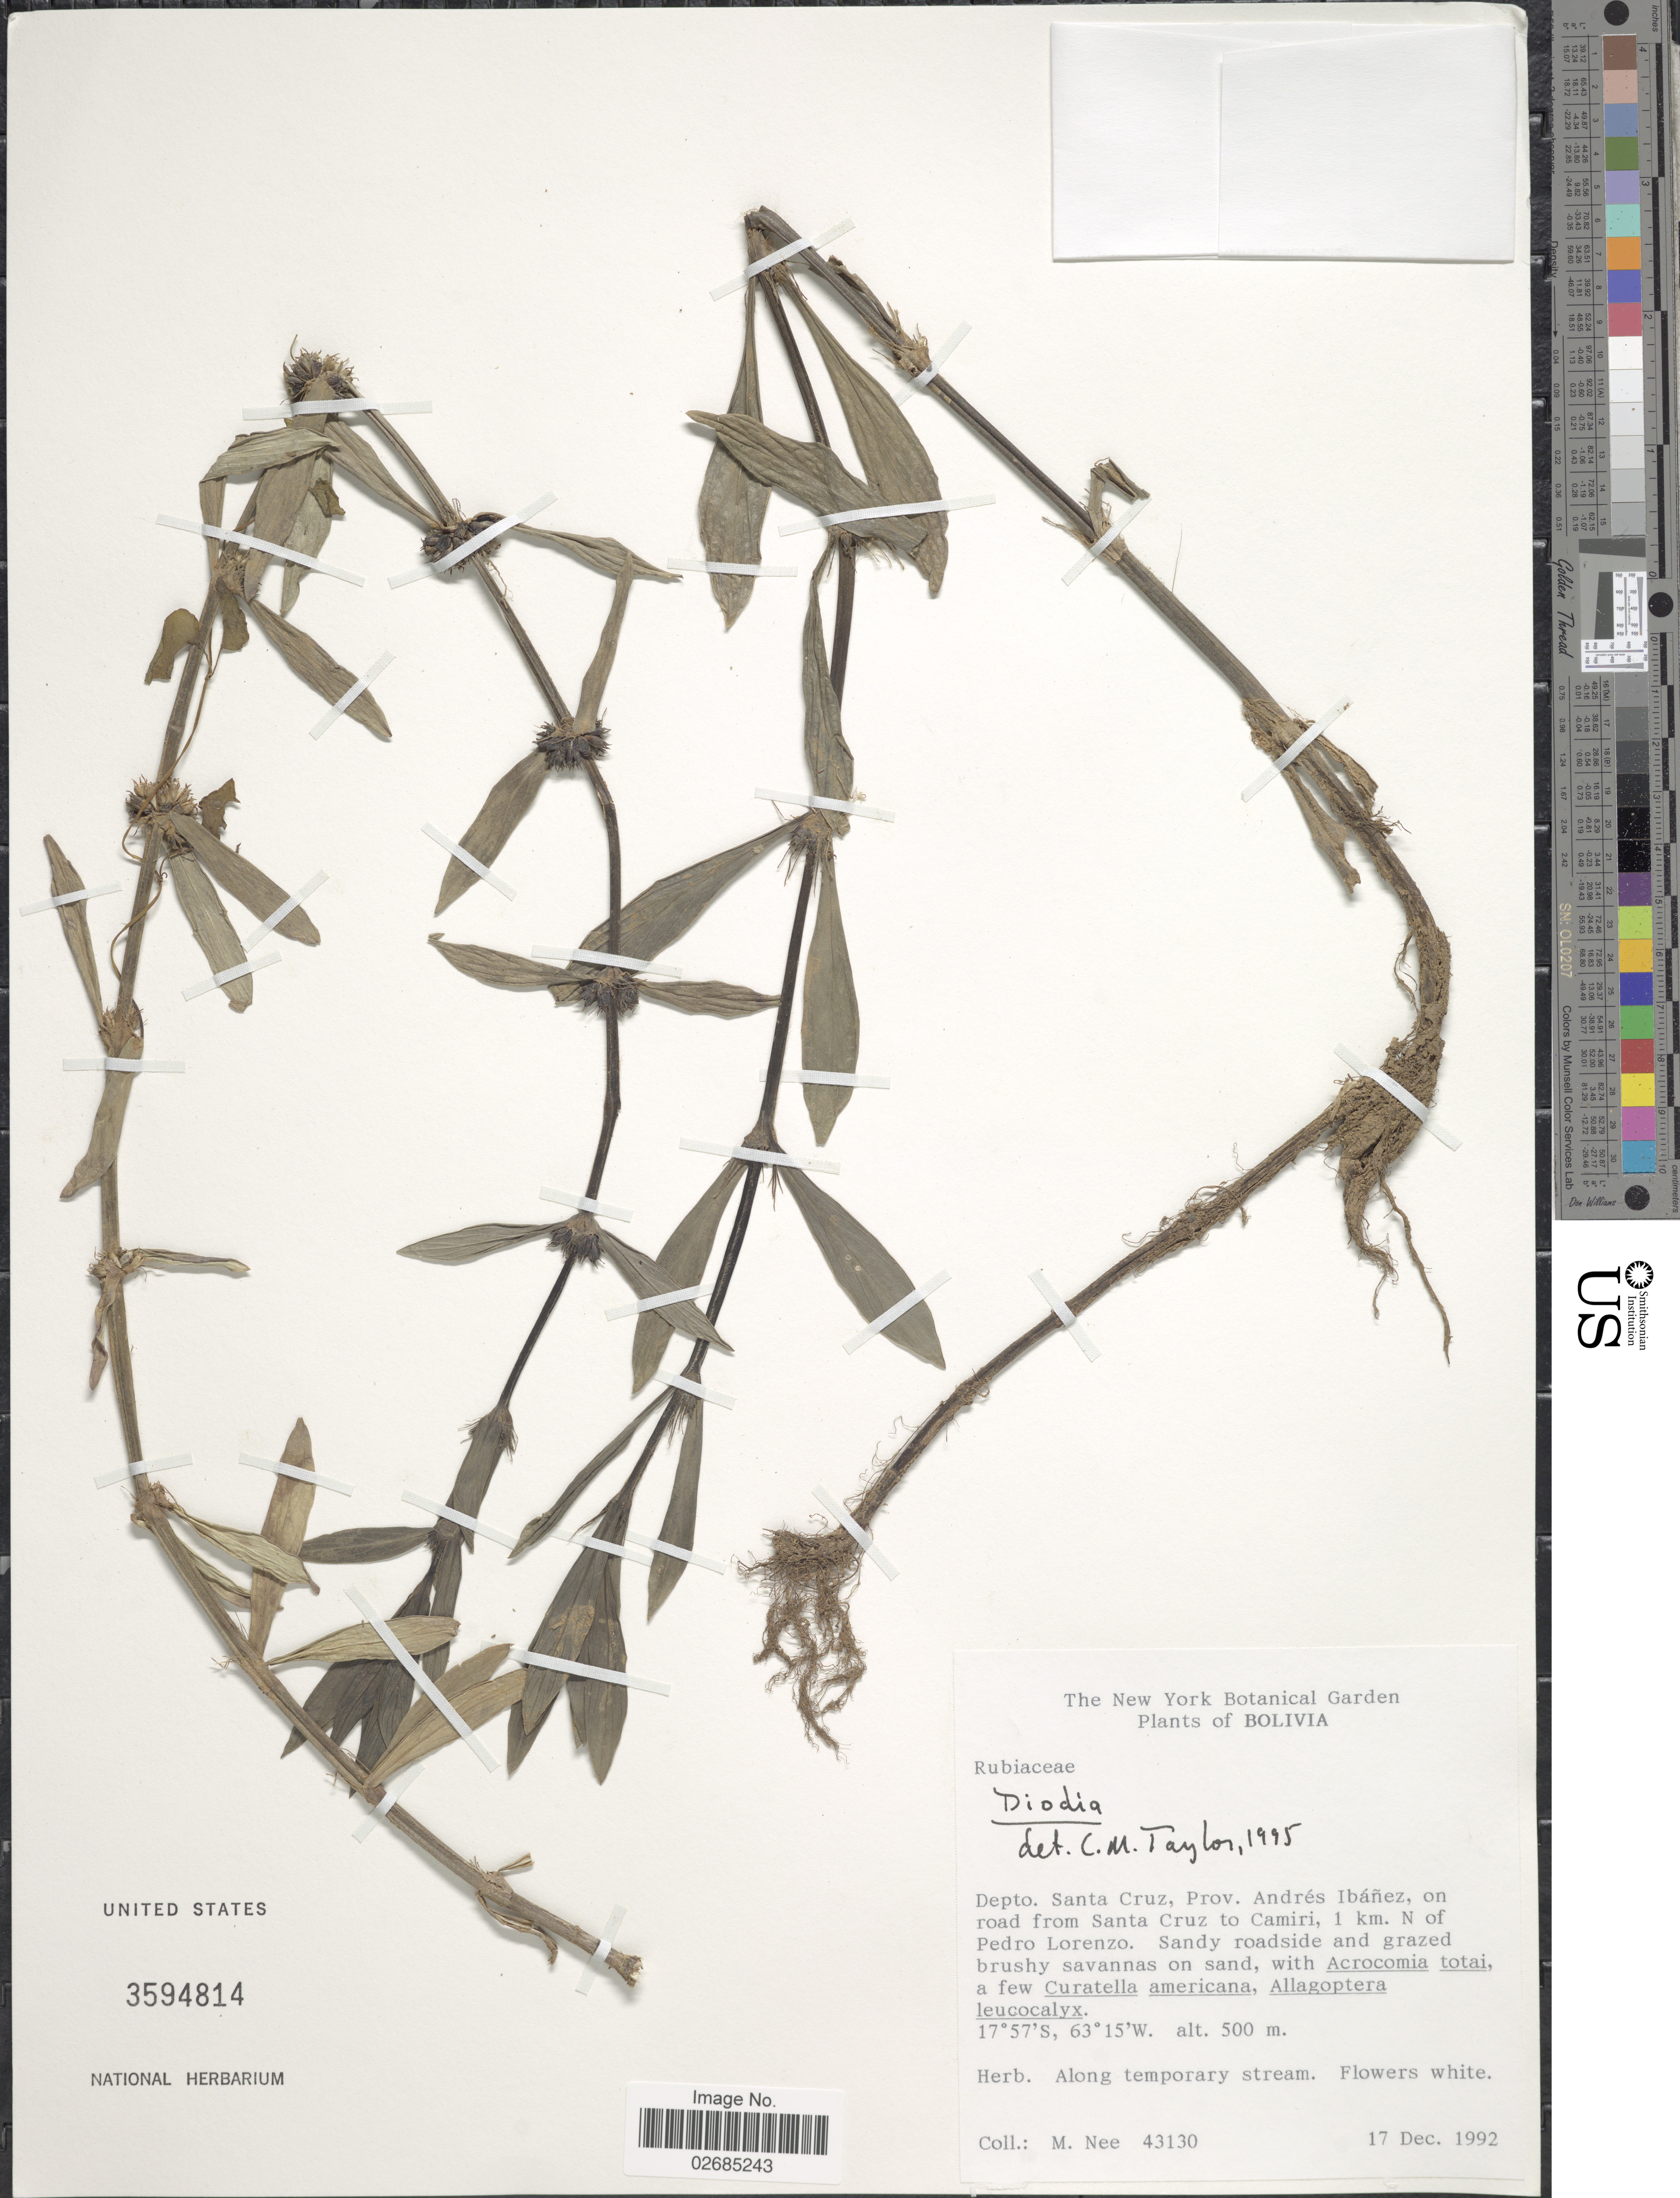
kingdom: Plantae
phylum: Tracheophyta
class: Magnoliopsida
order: Gentianales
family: Rubiaceae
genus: Diodia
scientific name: Diodia sp.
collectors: M. Nee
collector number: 43130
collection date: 1992-12-17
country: Bolivia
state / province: Santa Cruz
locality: Prov. Andres Ibanez, on road from Santa Cruz to Camiri, 1 km. N. of Pedro Lorenzo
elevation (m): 500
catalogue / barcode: US 3594814